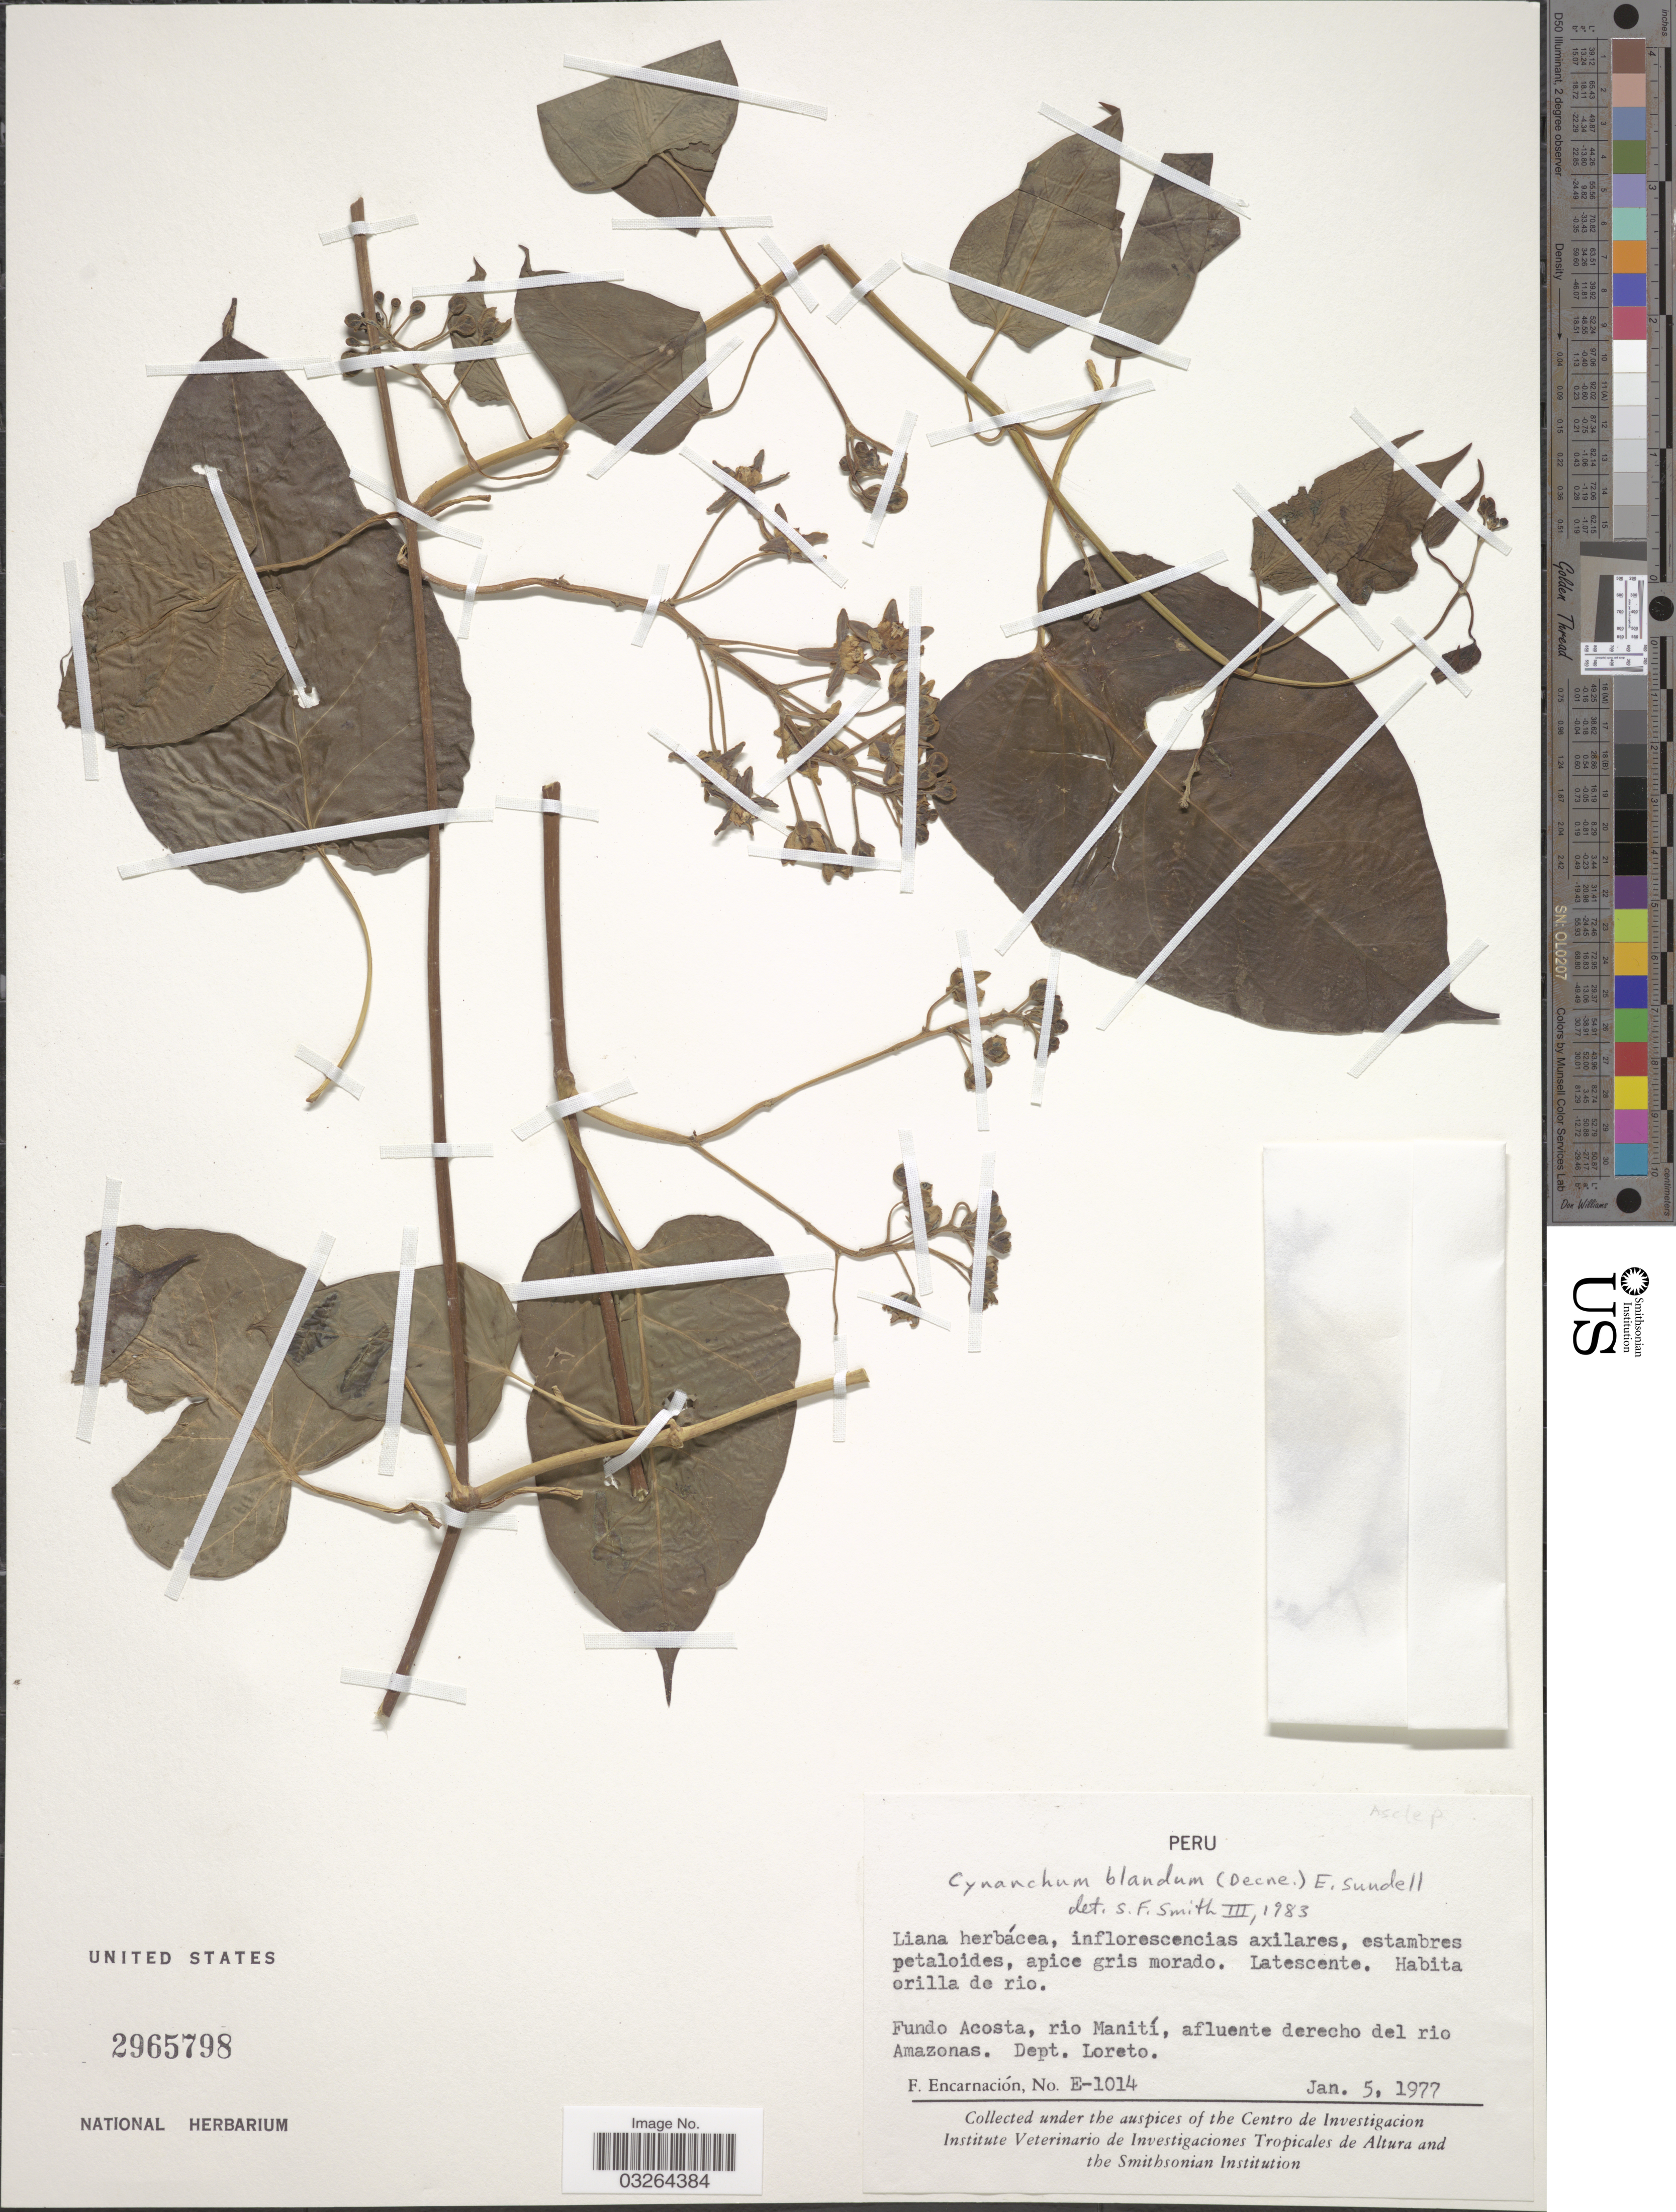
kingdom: Plantae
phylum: Tracheophyta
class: Magnoliopsida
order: Gentianales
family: Apocynaceae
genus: Cynanchum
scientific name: Cynanchum blandum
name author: (Decne.) Sundell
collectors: F. Encarnación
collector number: E-1014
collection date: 1977-01-05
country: Peru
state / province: Loreto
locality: Fundo Acosta, rio Manití, afluente derecho del rio Amazonas. Dept. Loreto.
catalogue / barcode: US 2965798